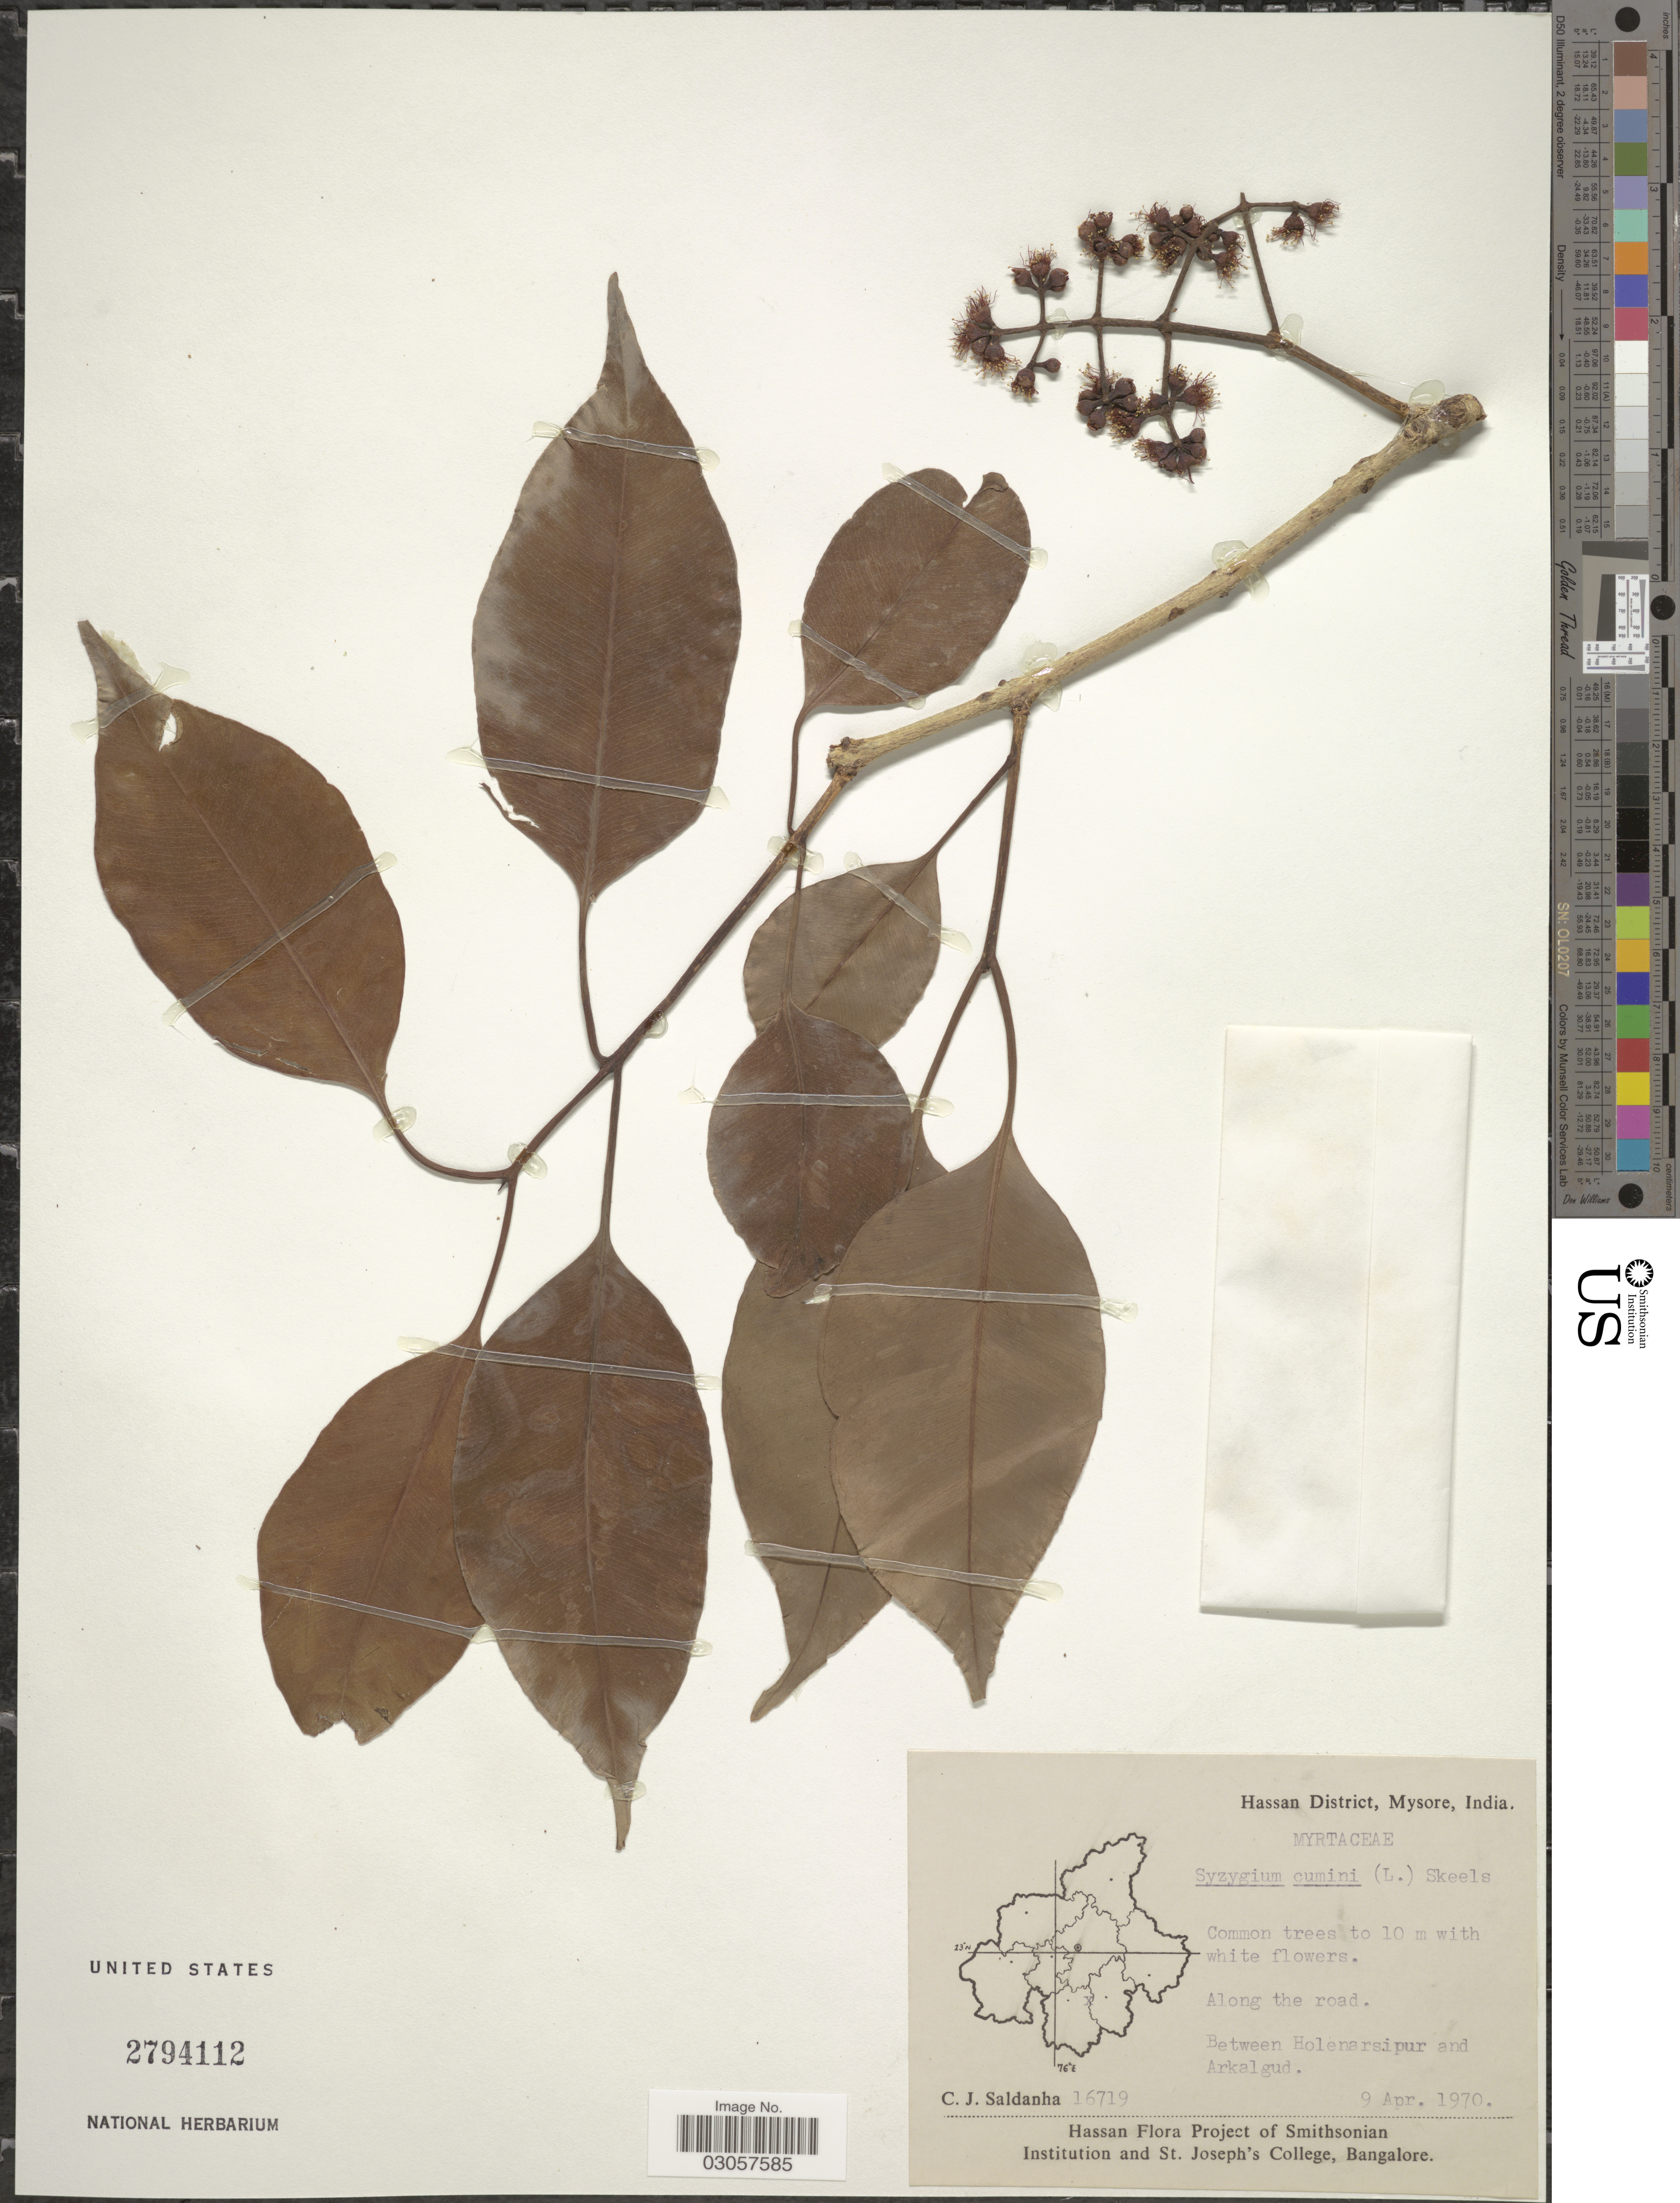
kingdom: Plantae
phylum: Tracheophyta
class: Magnoliopsida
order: Myrtales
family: Myrtaceae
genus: Syzygium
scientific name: Syzygium cumini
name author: (L.) Skeels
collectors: C. J. Saldanha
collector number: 16719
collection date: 1970-04-09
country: India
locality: Hassan District, Mysore. Between Holenarsipur and Arkalgud.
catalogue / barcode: US 2794112